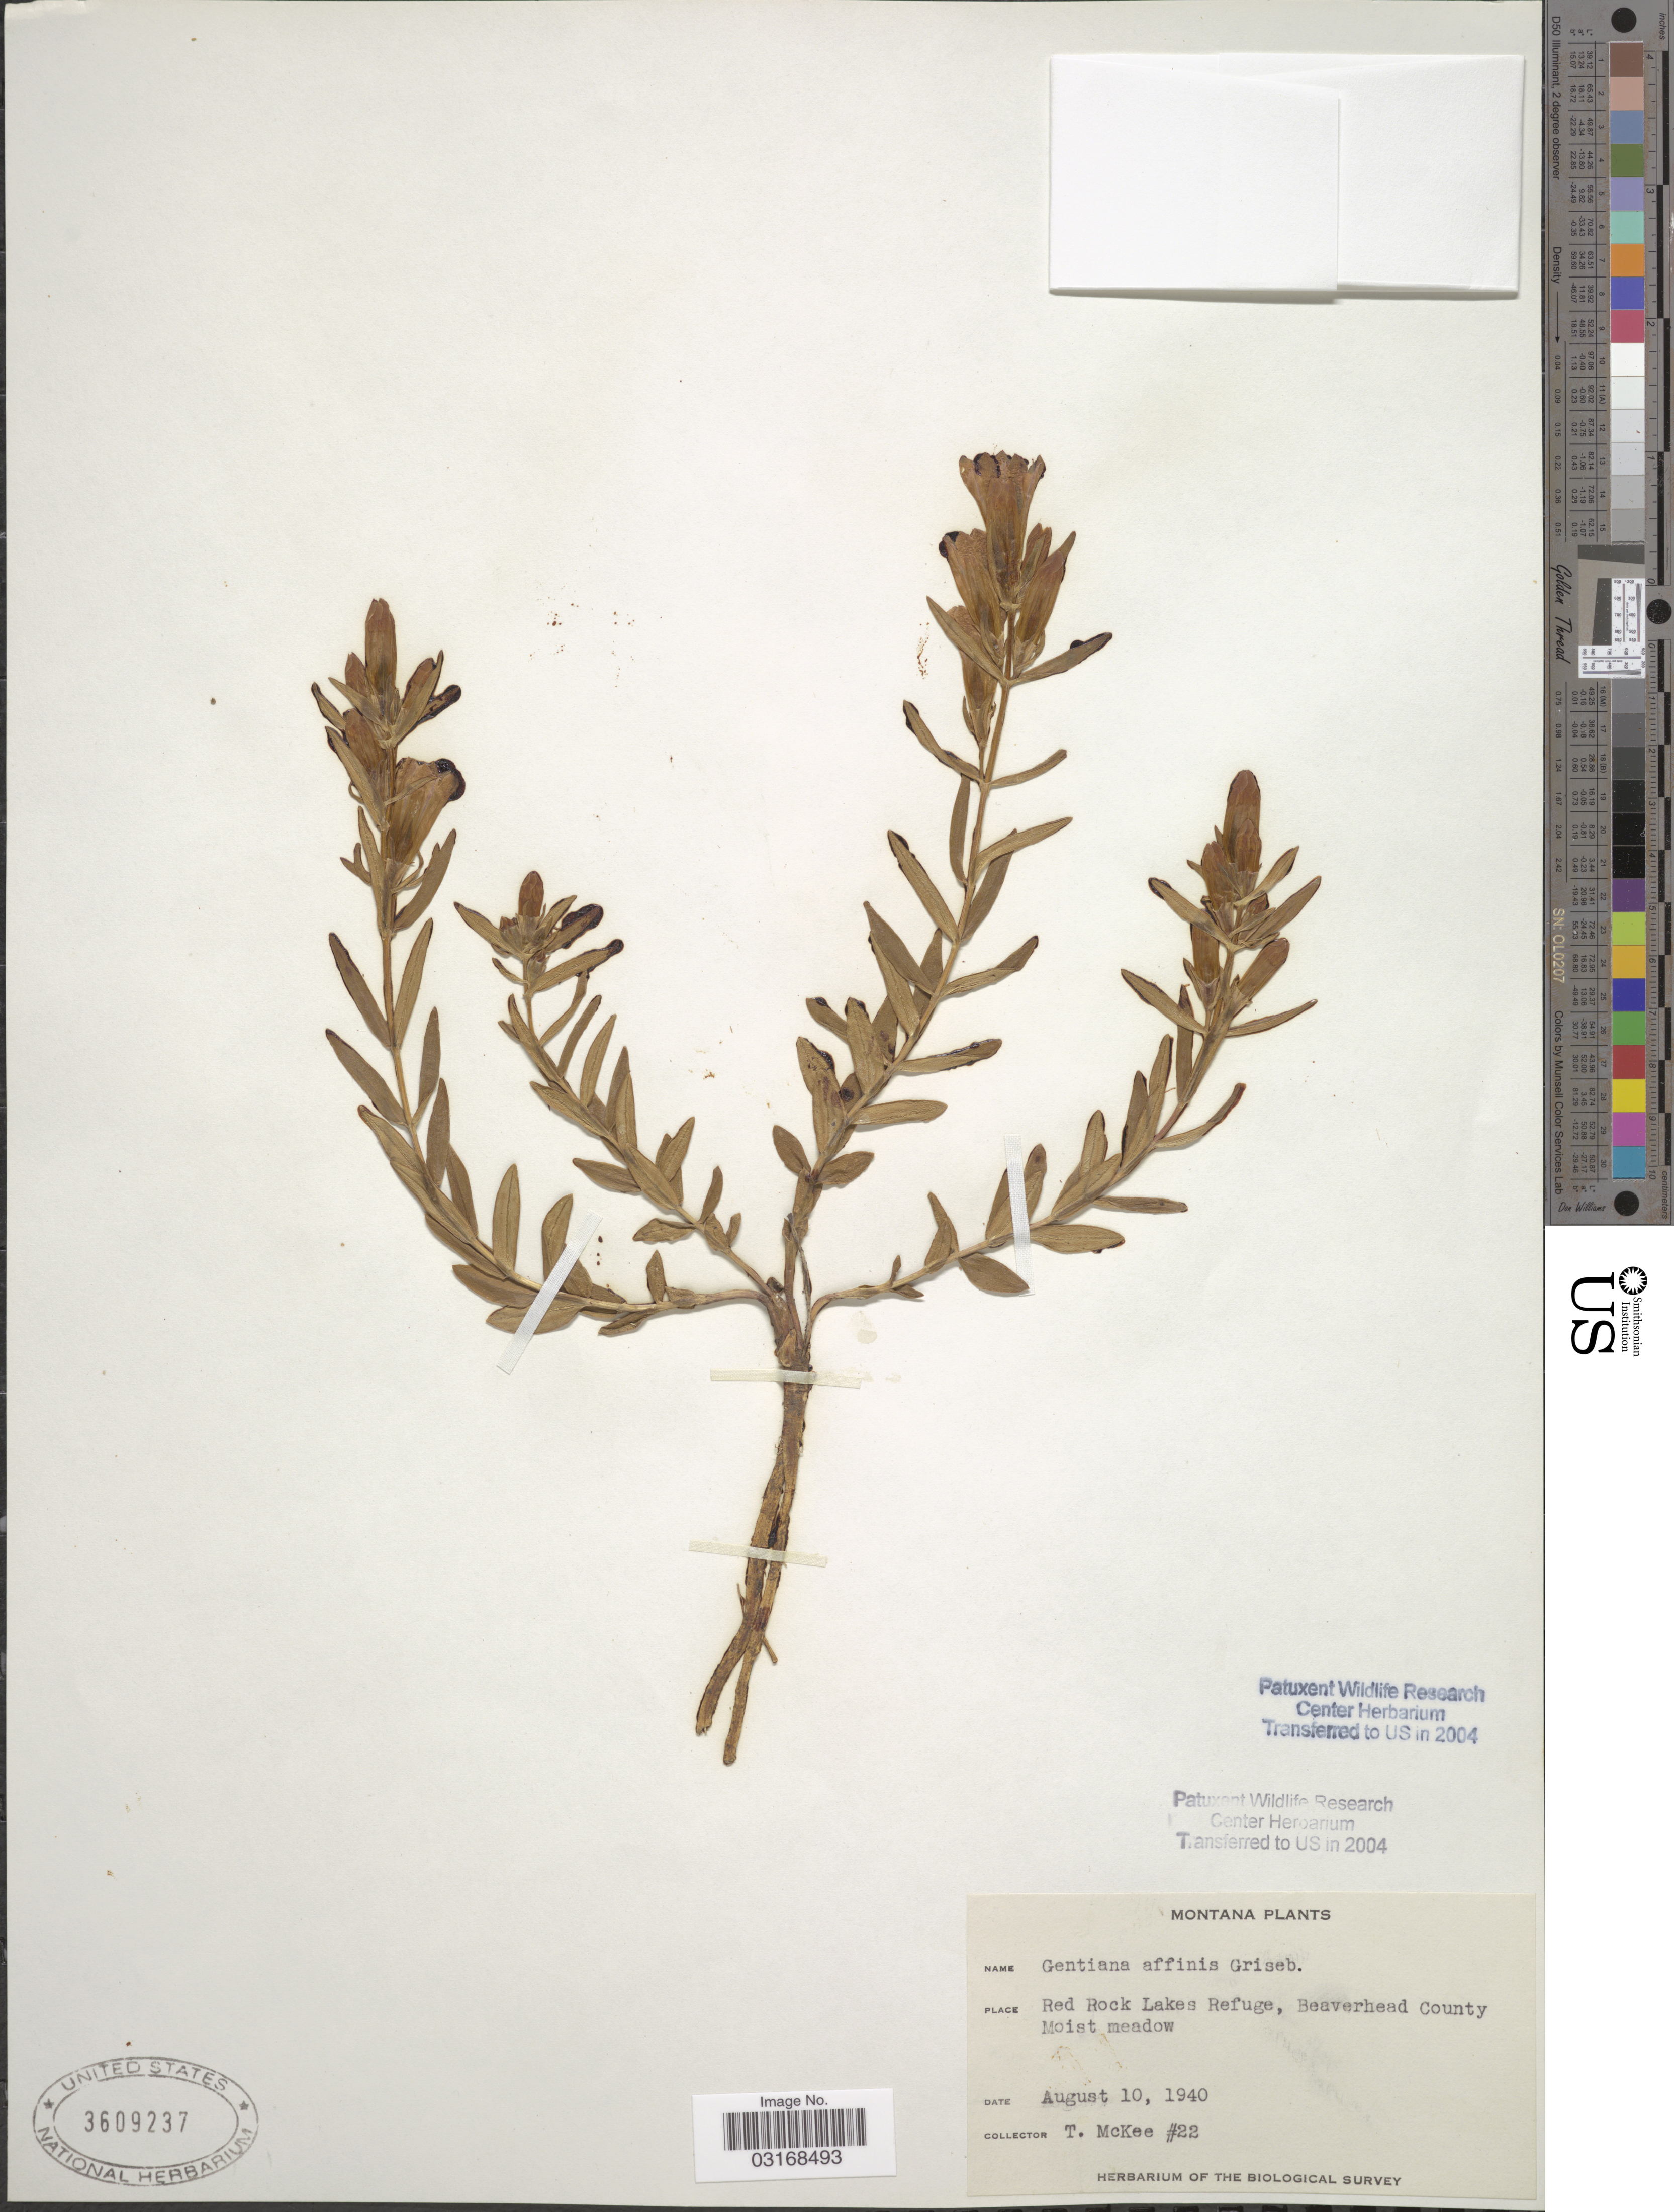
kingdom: Plantae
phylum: Tracheophyta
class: Magnoliopsida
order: Gentianales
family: Gentianaceae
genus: Gentiana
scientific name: Gentiana affinis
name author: Griseb.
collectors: T. McKee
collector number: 22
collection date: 1940-08-10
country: United States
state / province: Montana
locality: Red Rock Lakes Refuge, Beaverhead County.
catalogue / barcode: US 3609237